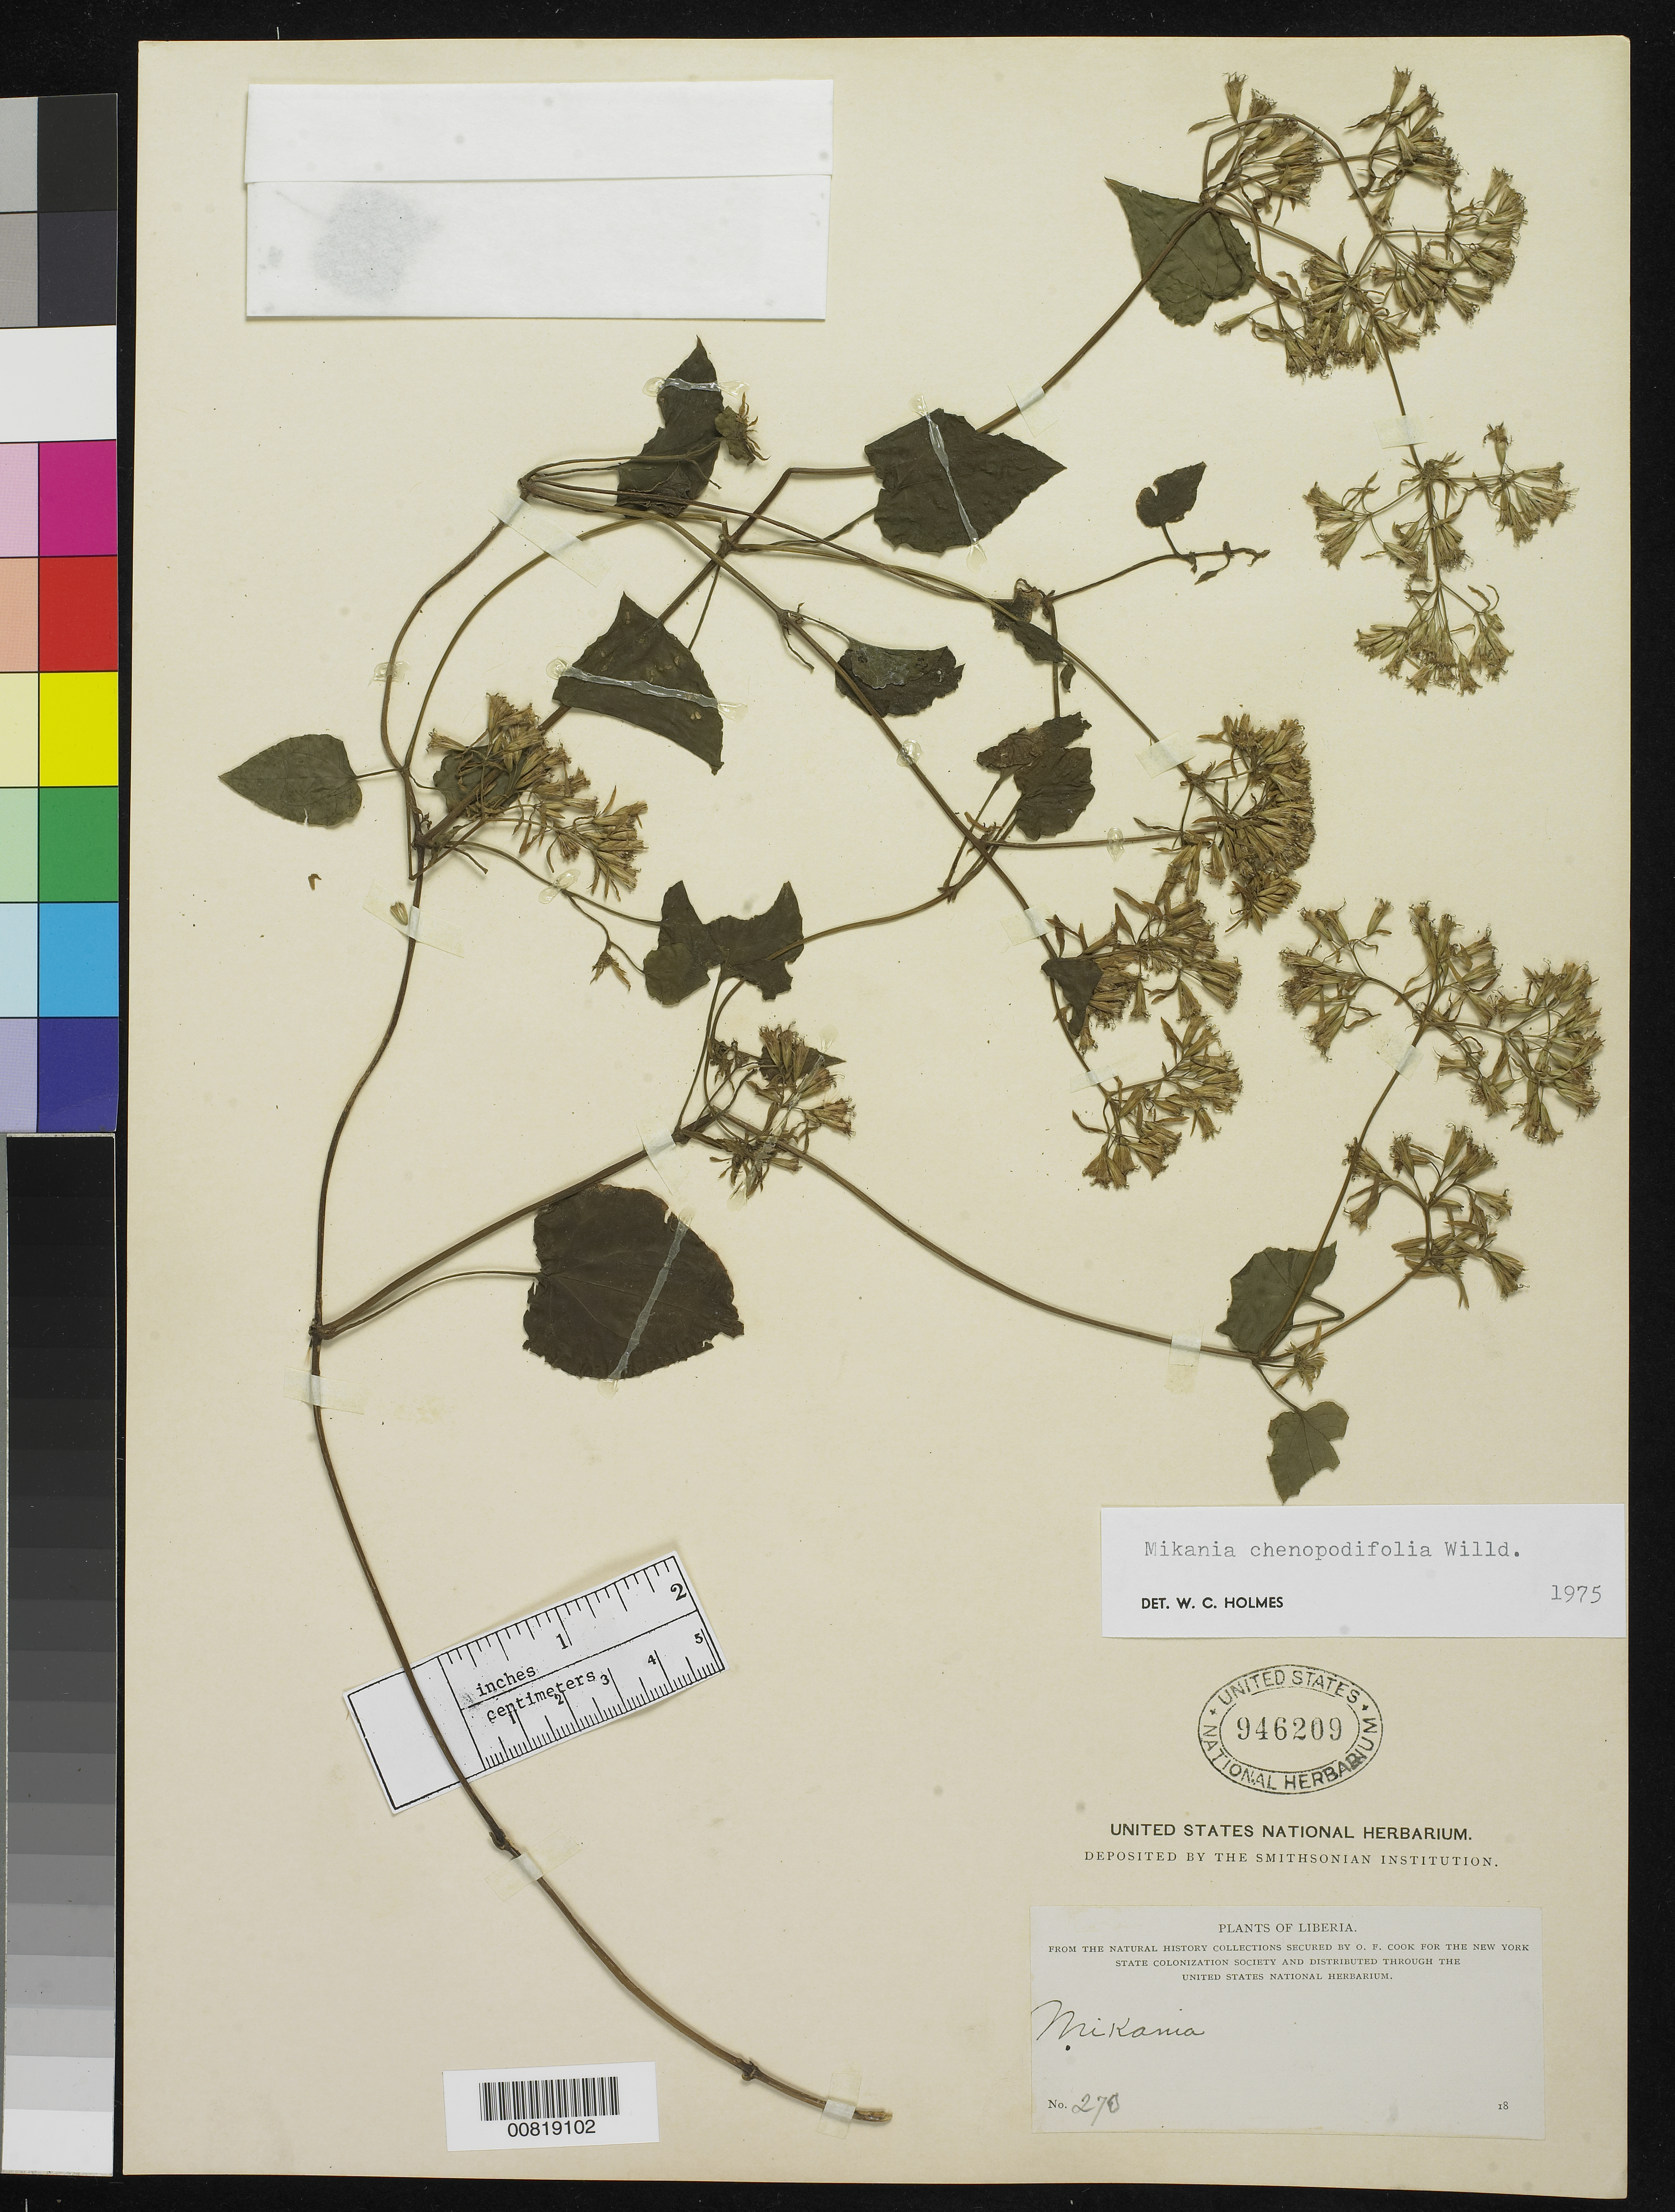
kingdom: Plantae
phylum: Tracheophyta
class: Magnoliopsida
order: Asterales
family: Asteraceae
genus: Mikania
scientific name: Mikania chenopodifolia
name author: Willd.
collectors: O. F. Cook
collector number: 276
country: Liberia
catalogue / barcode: US 946209